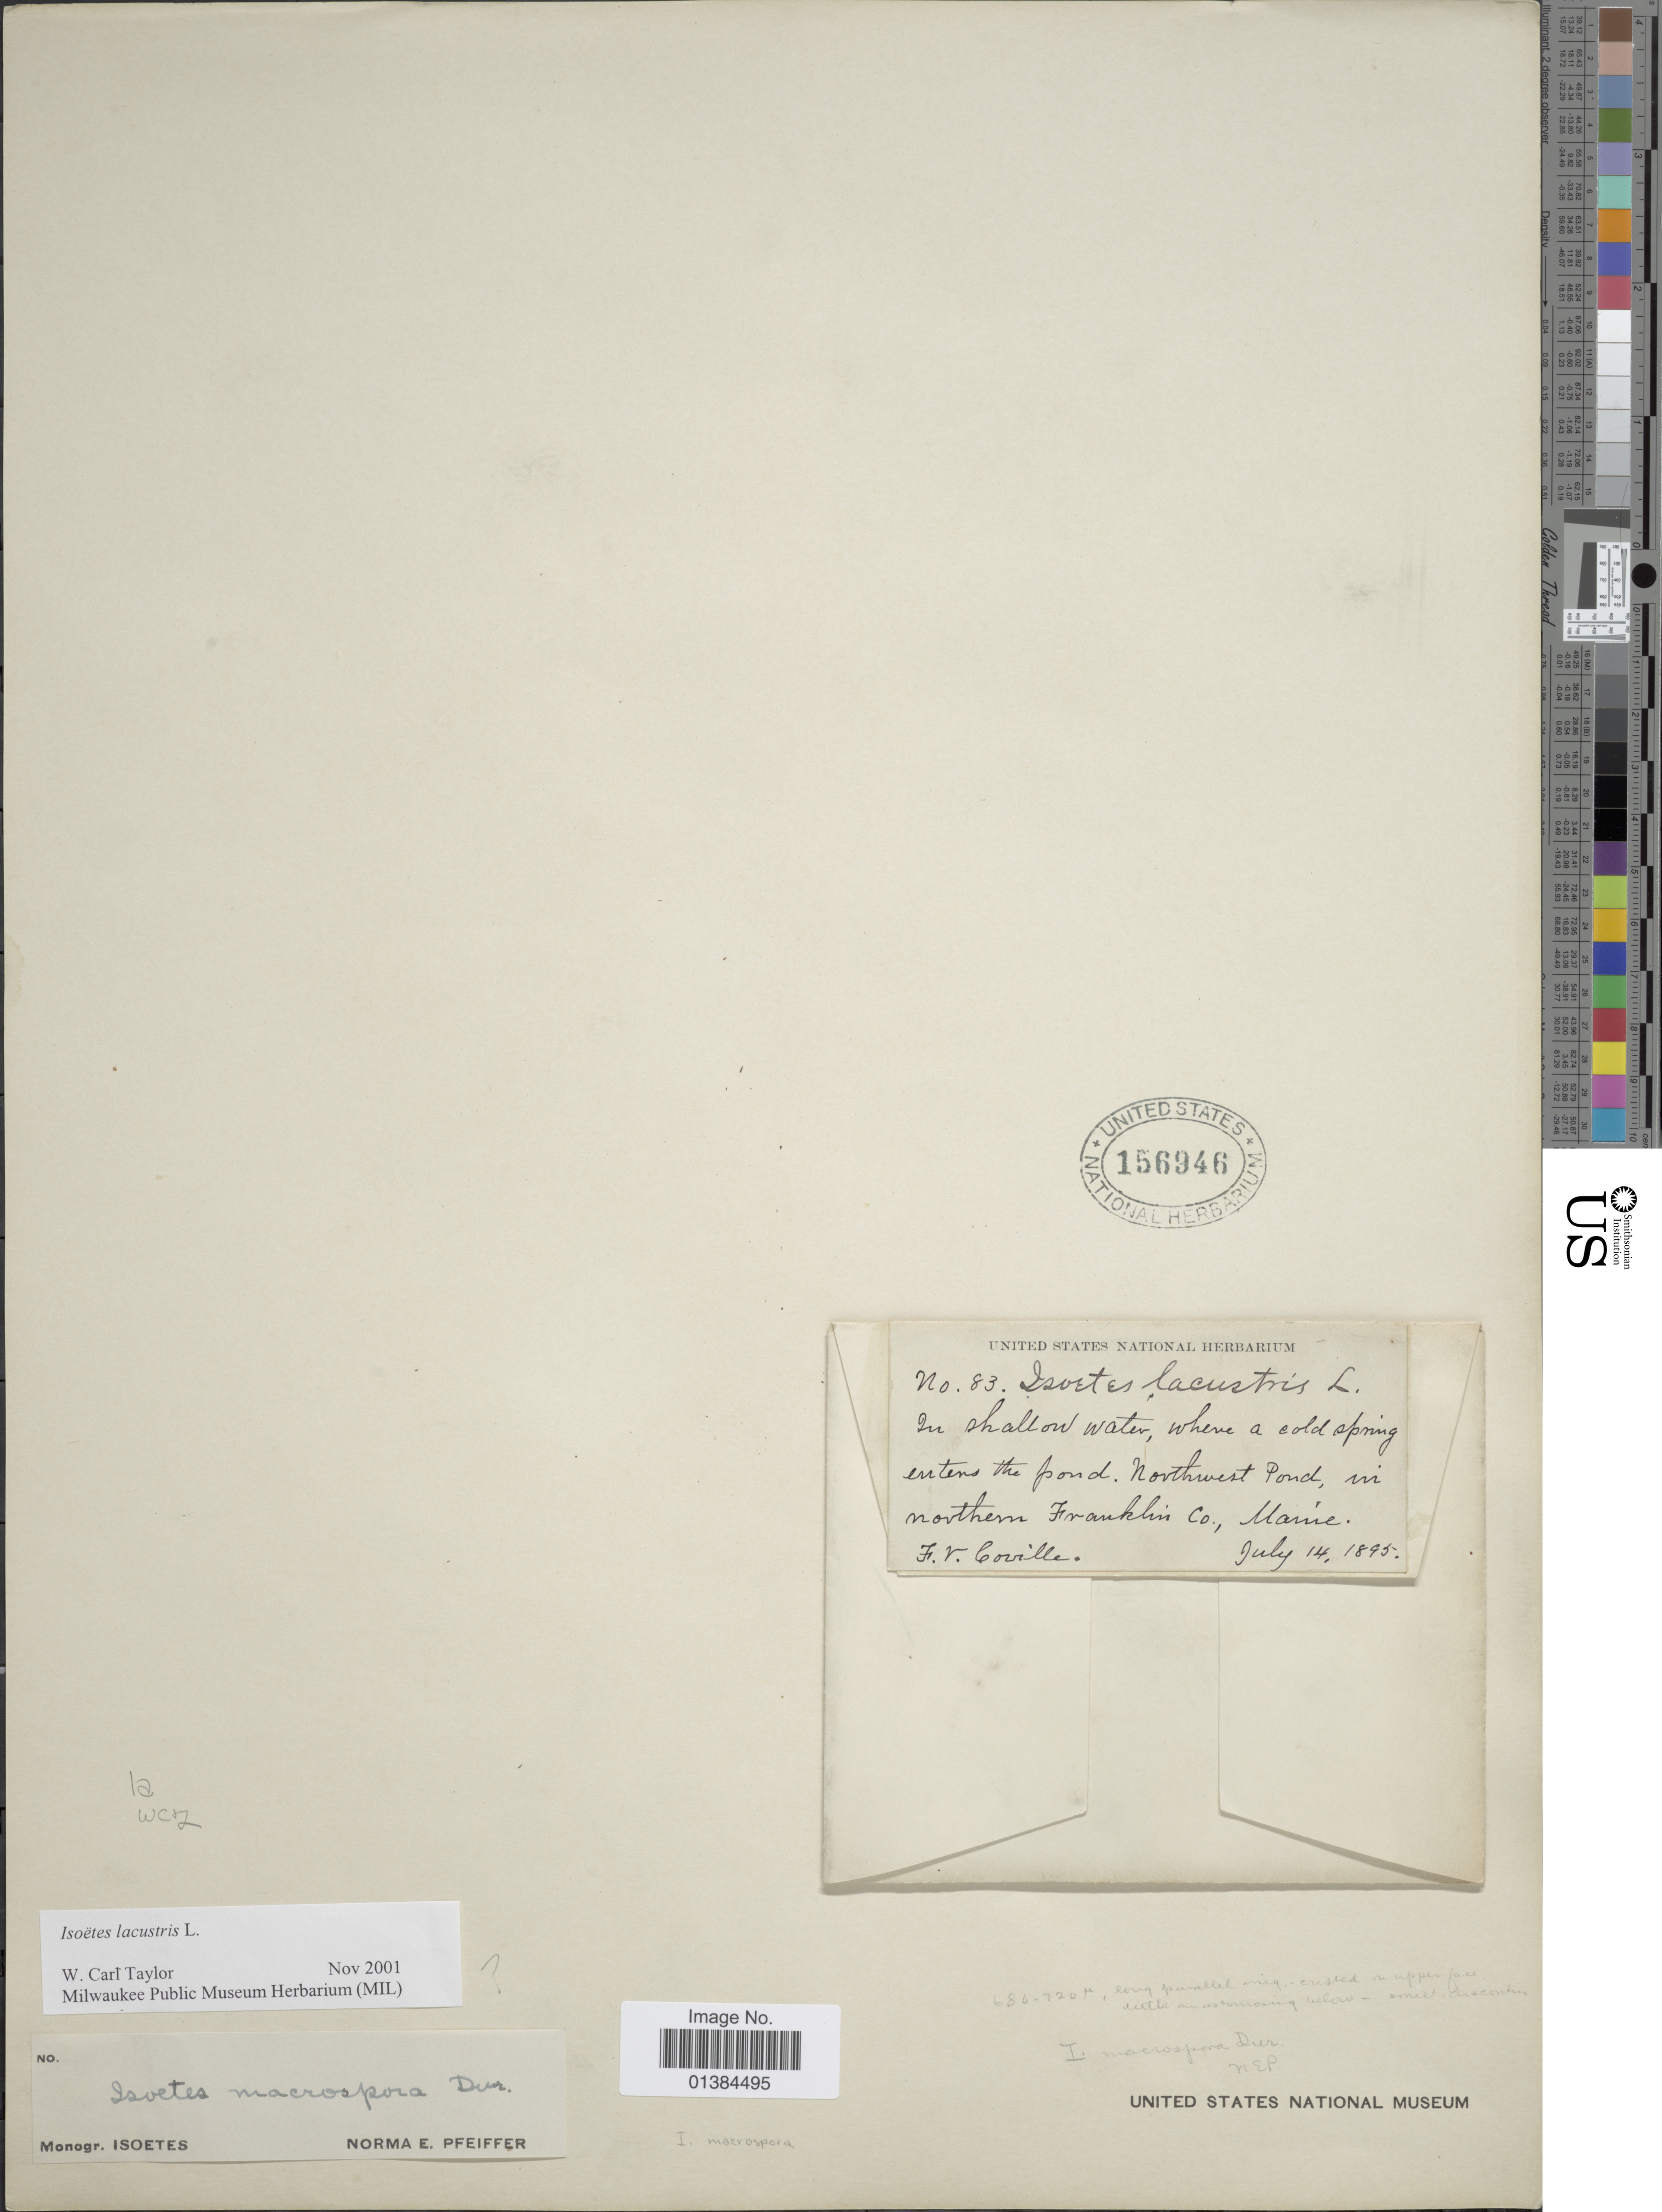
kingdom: Plantae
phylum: Tracheophyta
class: Lycopodiopsida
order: Isoetales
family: Isoetaceae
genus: Isoetes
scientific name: Isoetes lacustris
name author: L.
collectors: F. V. Coville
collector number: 83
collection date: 1895-07-14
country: United States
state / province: Maine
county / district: Franklin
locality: In shallow water, where a cold spring enters the pond. Northwest Pond, in northern Franklin Co. Maine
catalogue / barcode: US 156946